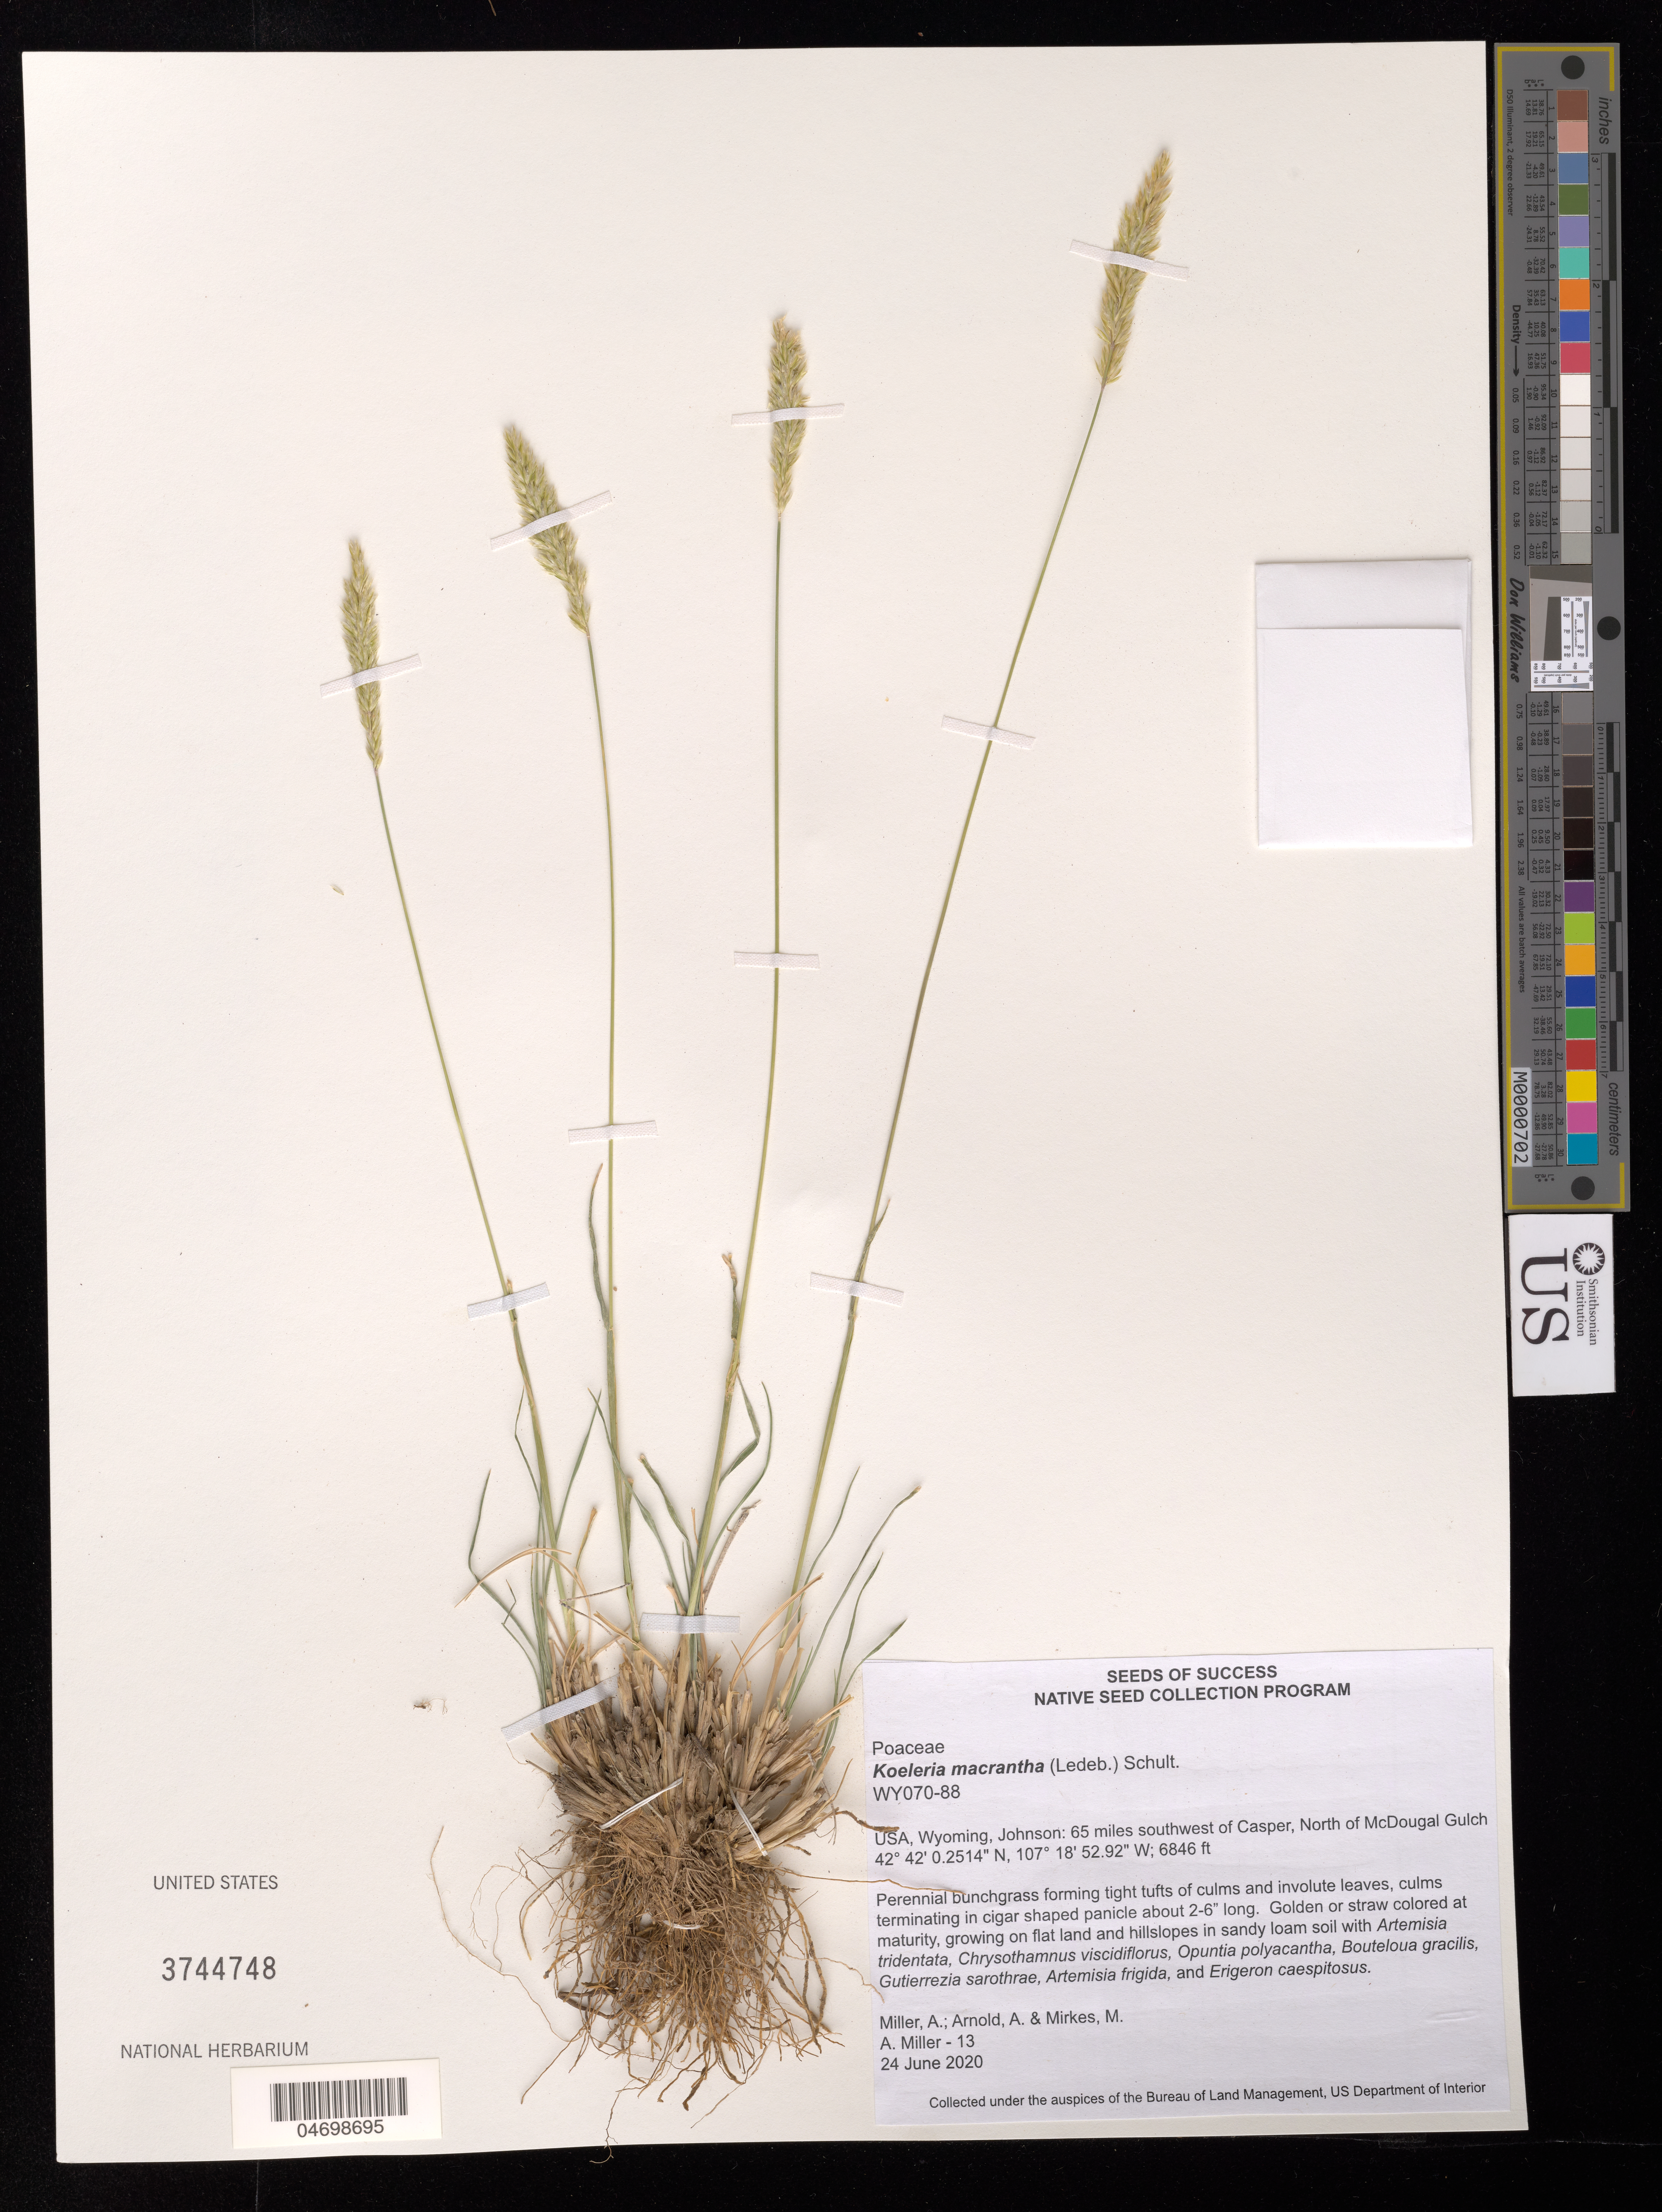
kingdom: Plantae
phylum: Tracheophyta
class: Liliopsida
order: Poales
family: Poaceae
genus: Koeleria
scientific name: Koeleria macrantha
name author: (Ledeb.) Schult.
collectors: A. Miller, A. Arnold & M. Mirkes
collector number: WY070-88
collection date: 2020-06-24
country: United States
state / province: Wyoming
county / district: Johnson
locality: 65 mi. SW of Casper, N of McDougal Gulch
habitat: Hillslopes and flat land, sandy loam soil. With Boutelous gracilis, Artemisia frigida, Opuntia polyacantha, ect.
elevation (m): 2087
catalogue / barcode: US 3744748